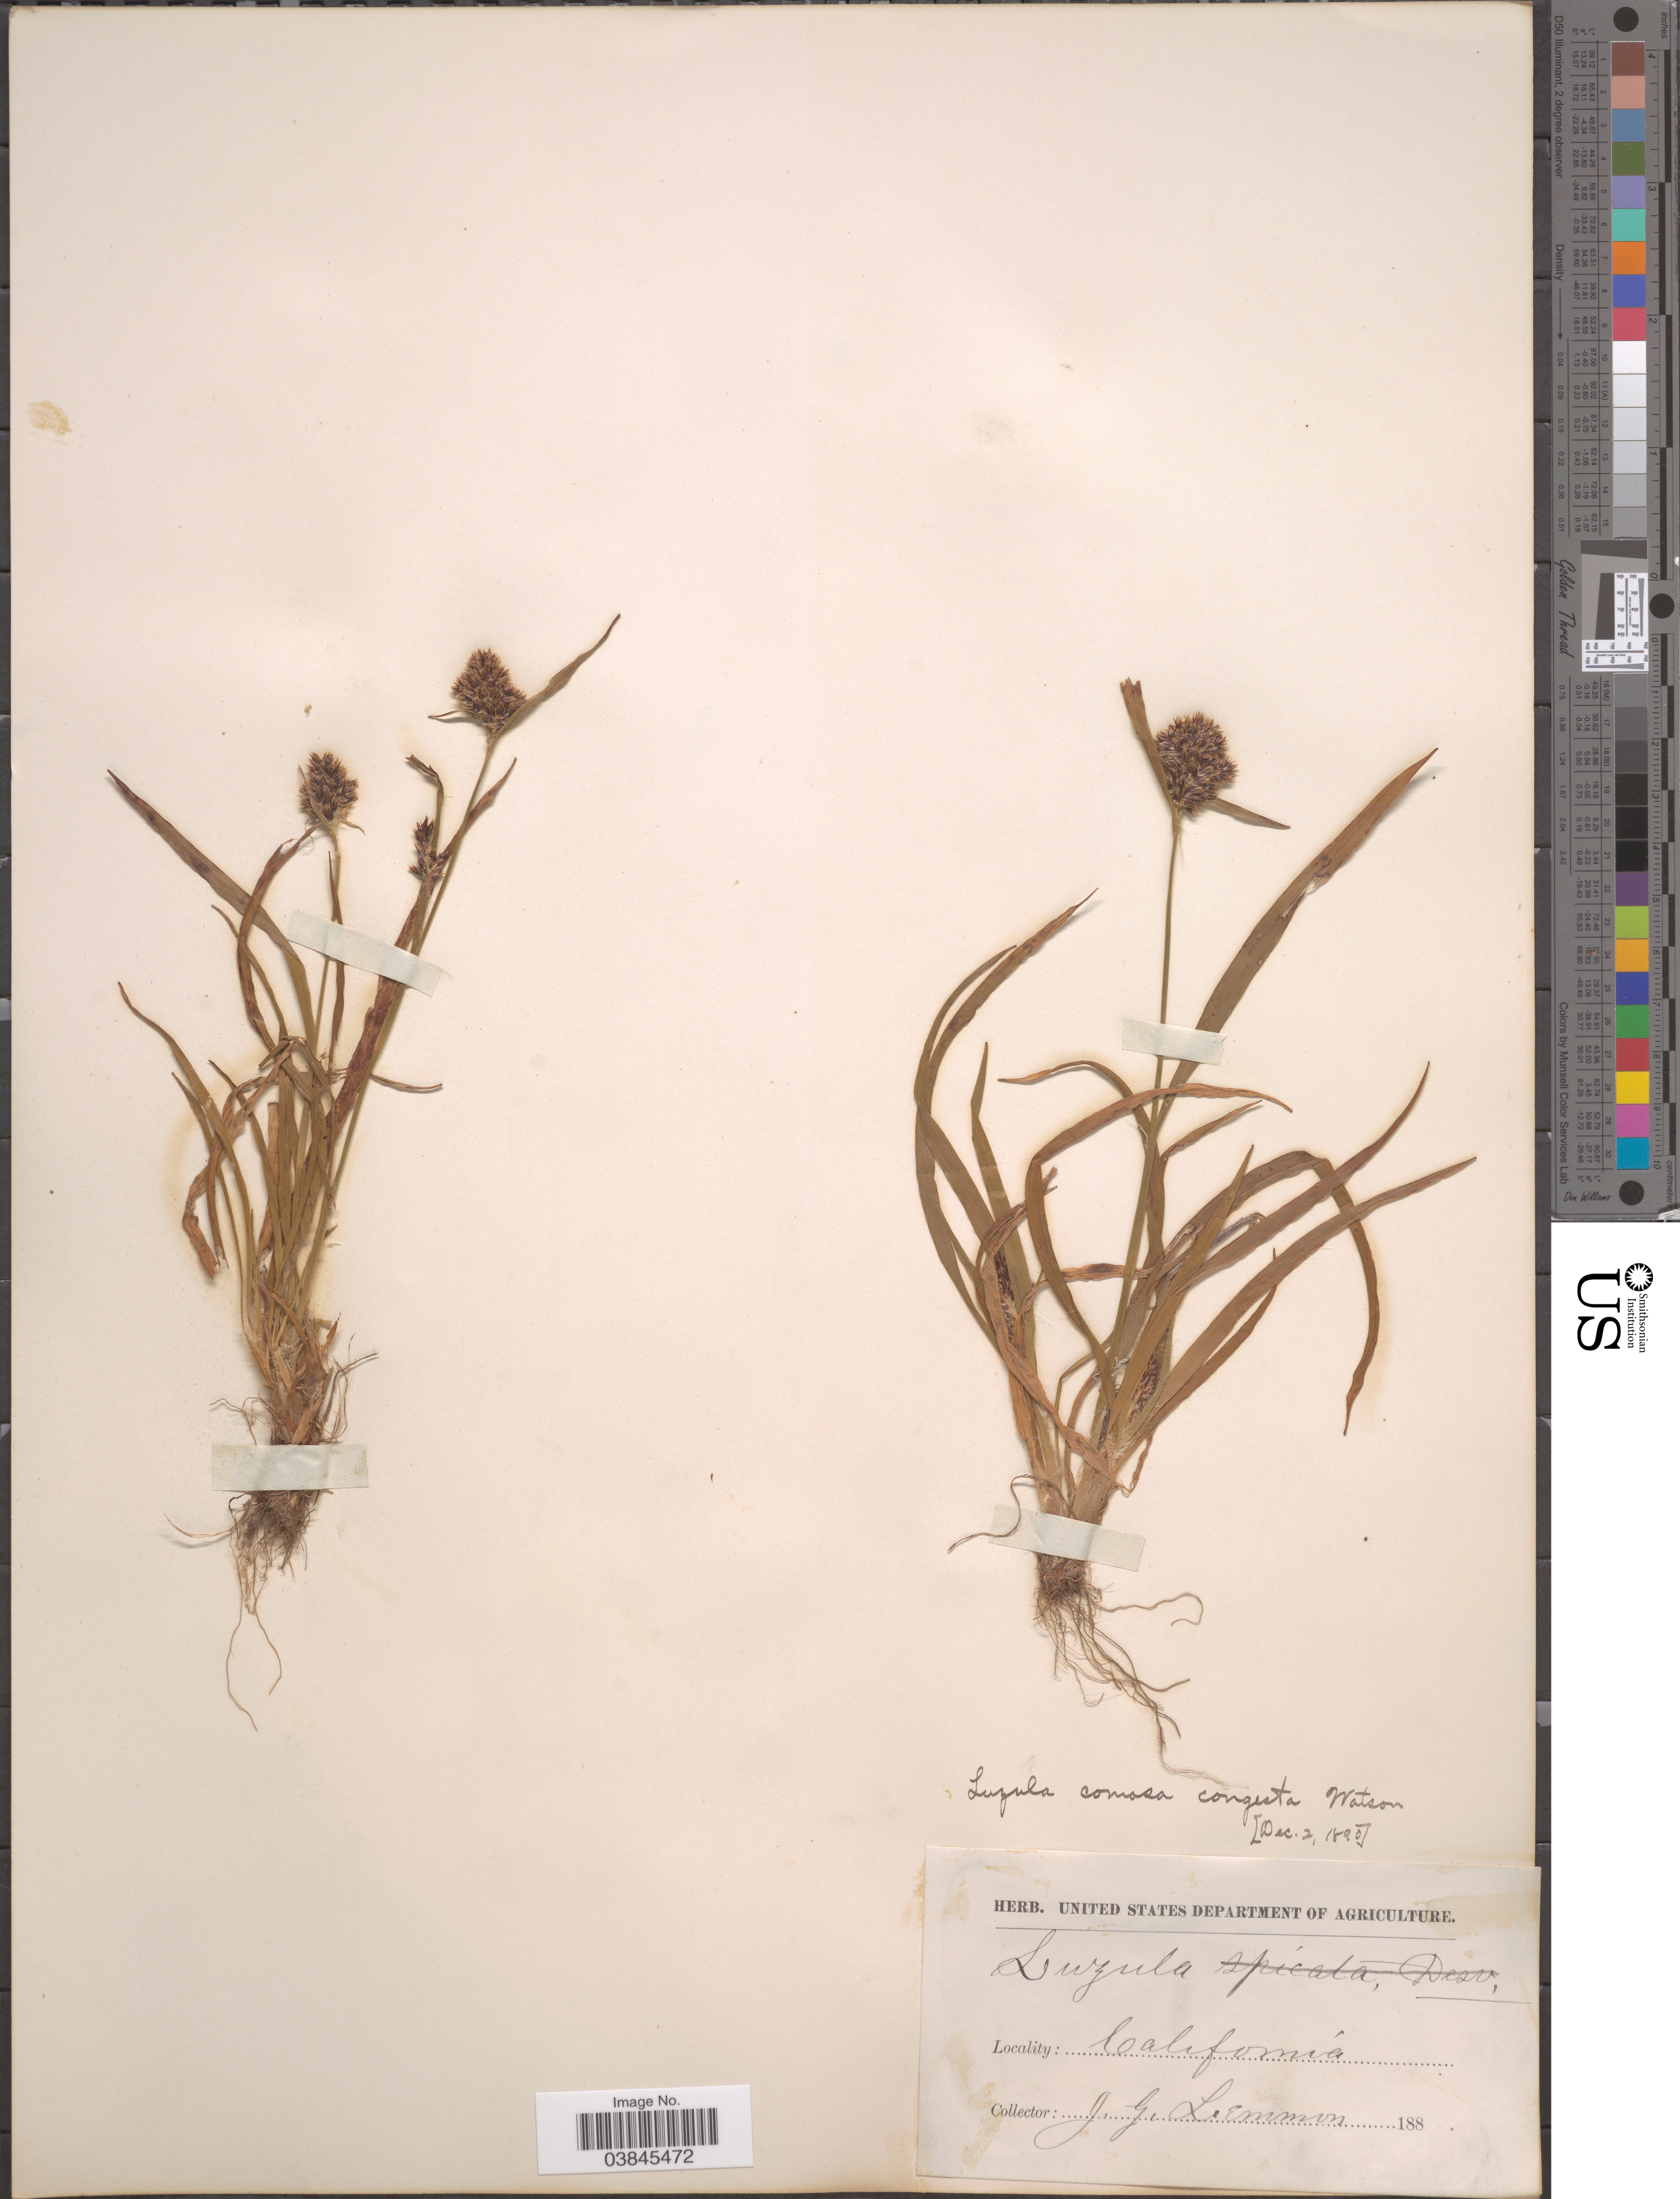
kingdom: Plantae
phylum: Tracheophyta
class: Liliopsida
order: Poales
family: Juncaceae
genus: Luzula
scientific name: Luzula campestris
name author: (L.) DC.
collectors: J. Lemmon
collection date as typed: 188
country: United States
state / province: California